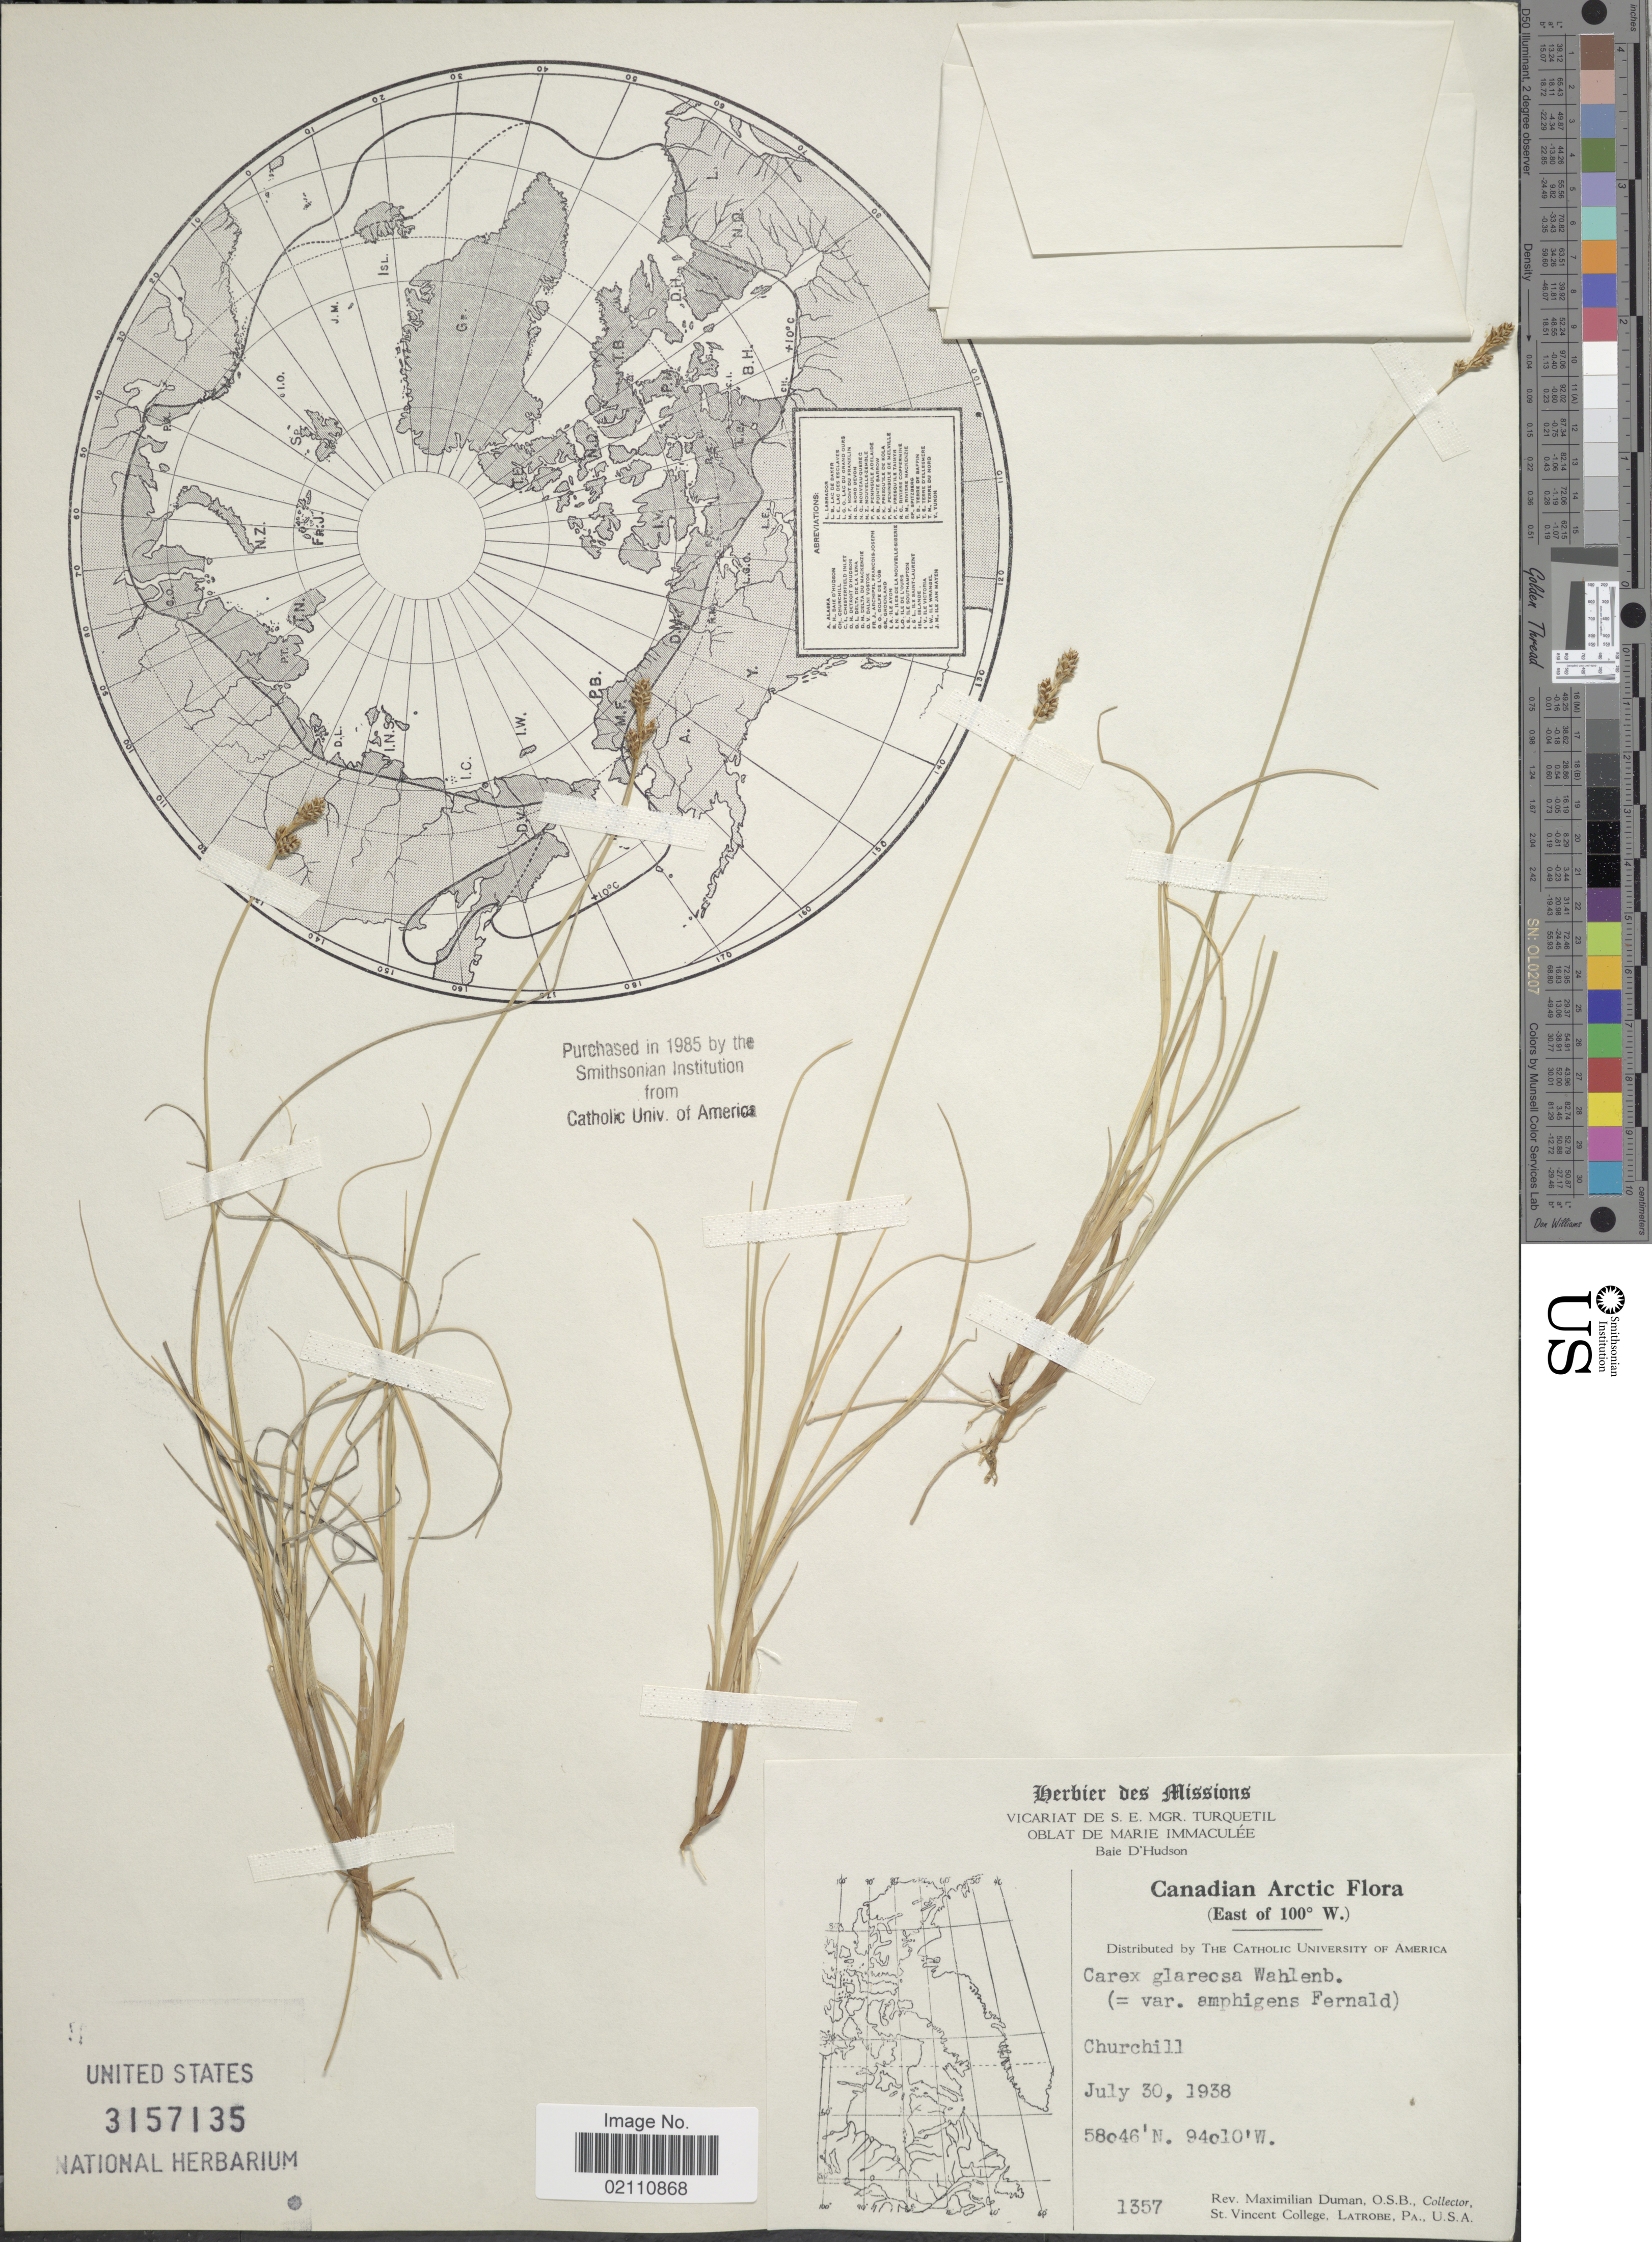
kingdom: Plantae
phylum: Tracheophyta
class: Liliopsida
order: Poales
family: Cyperaceae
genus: Carex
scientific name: Carex glareosa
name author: Schkuhr ex Wahlenb.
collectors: M. Duman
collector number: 1357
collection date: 1938-07-30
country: Canada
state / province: Manitoba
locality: Oblat de Marie Immaculee, Baie D'Hudson, Churchill, Canadian Arctic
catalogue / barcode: US 3157135